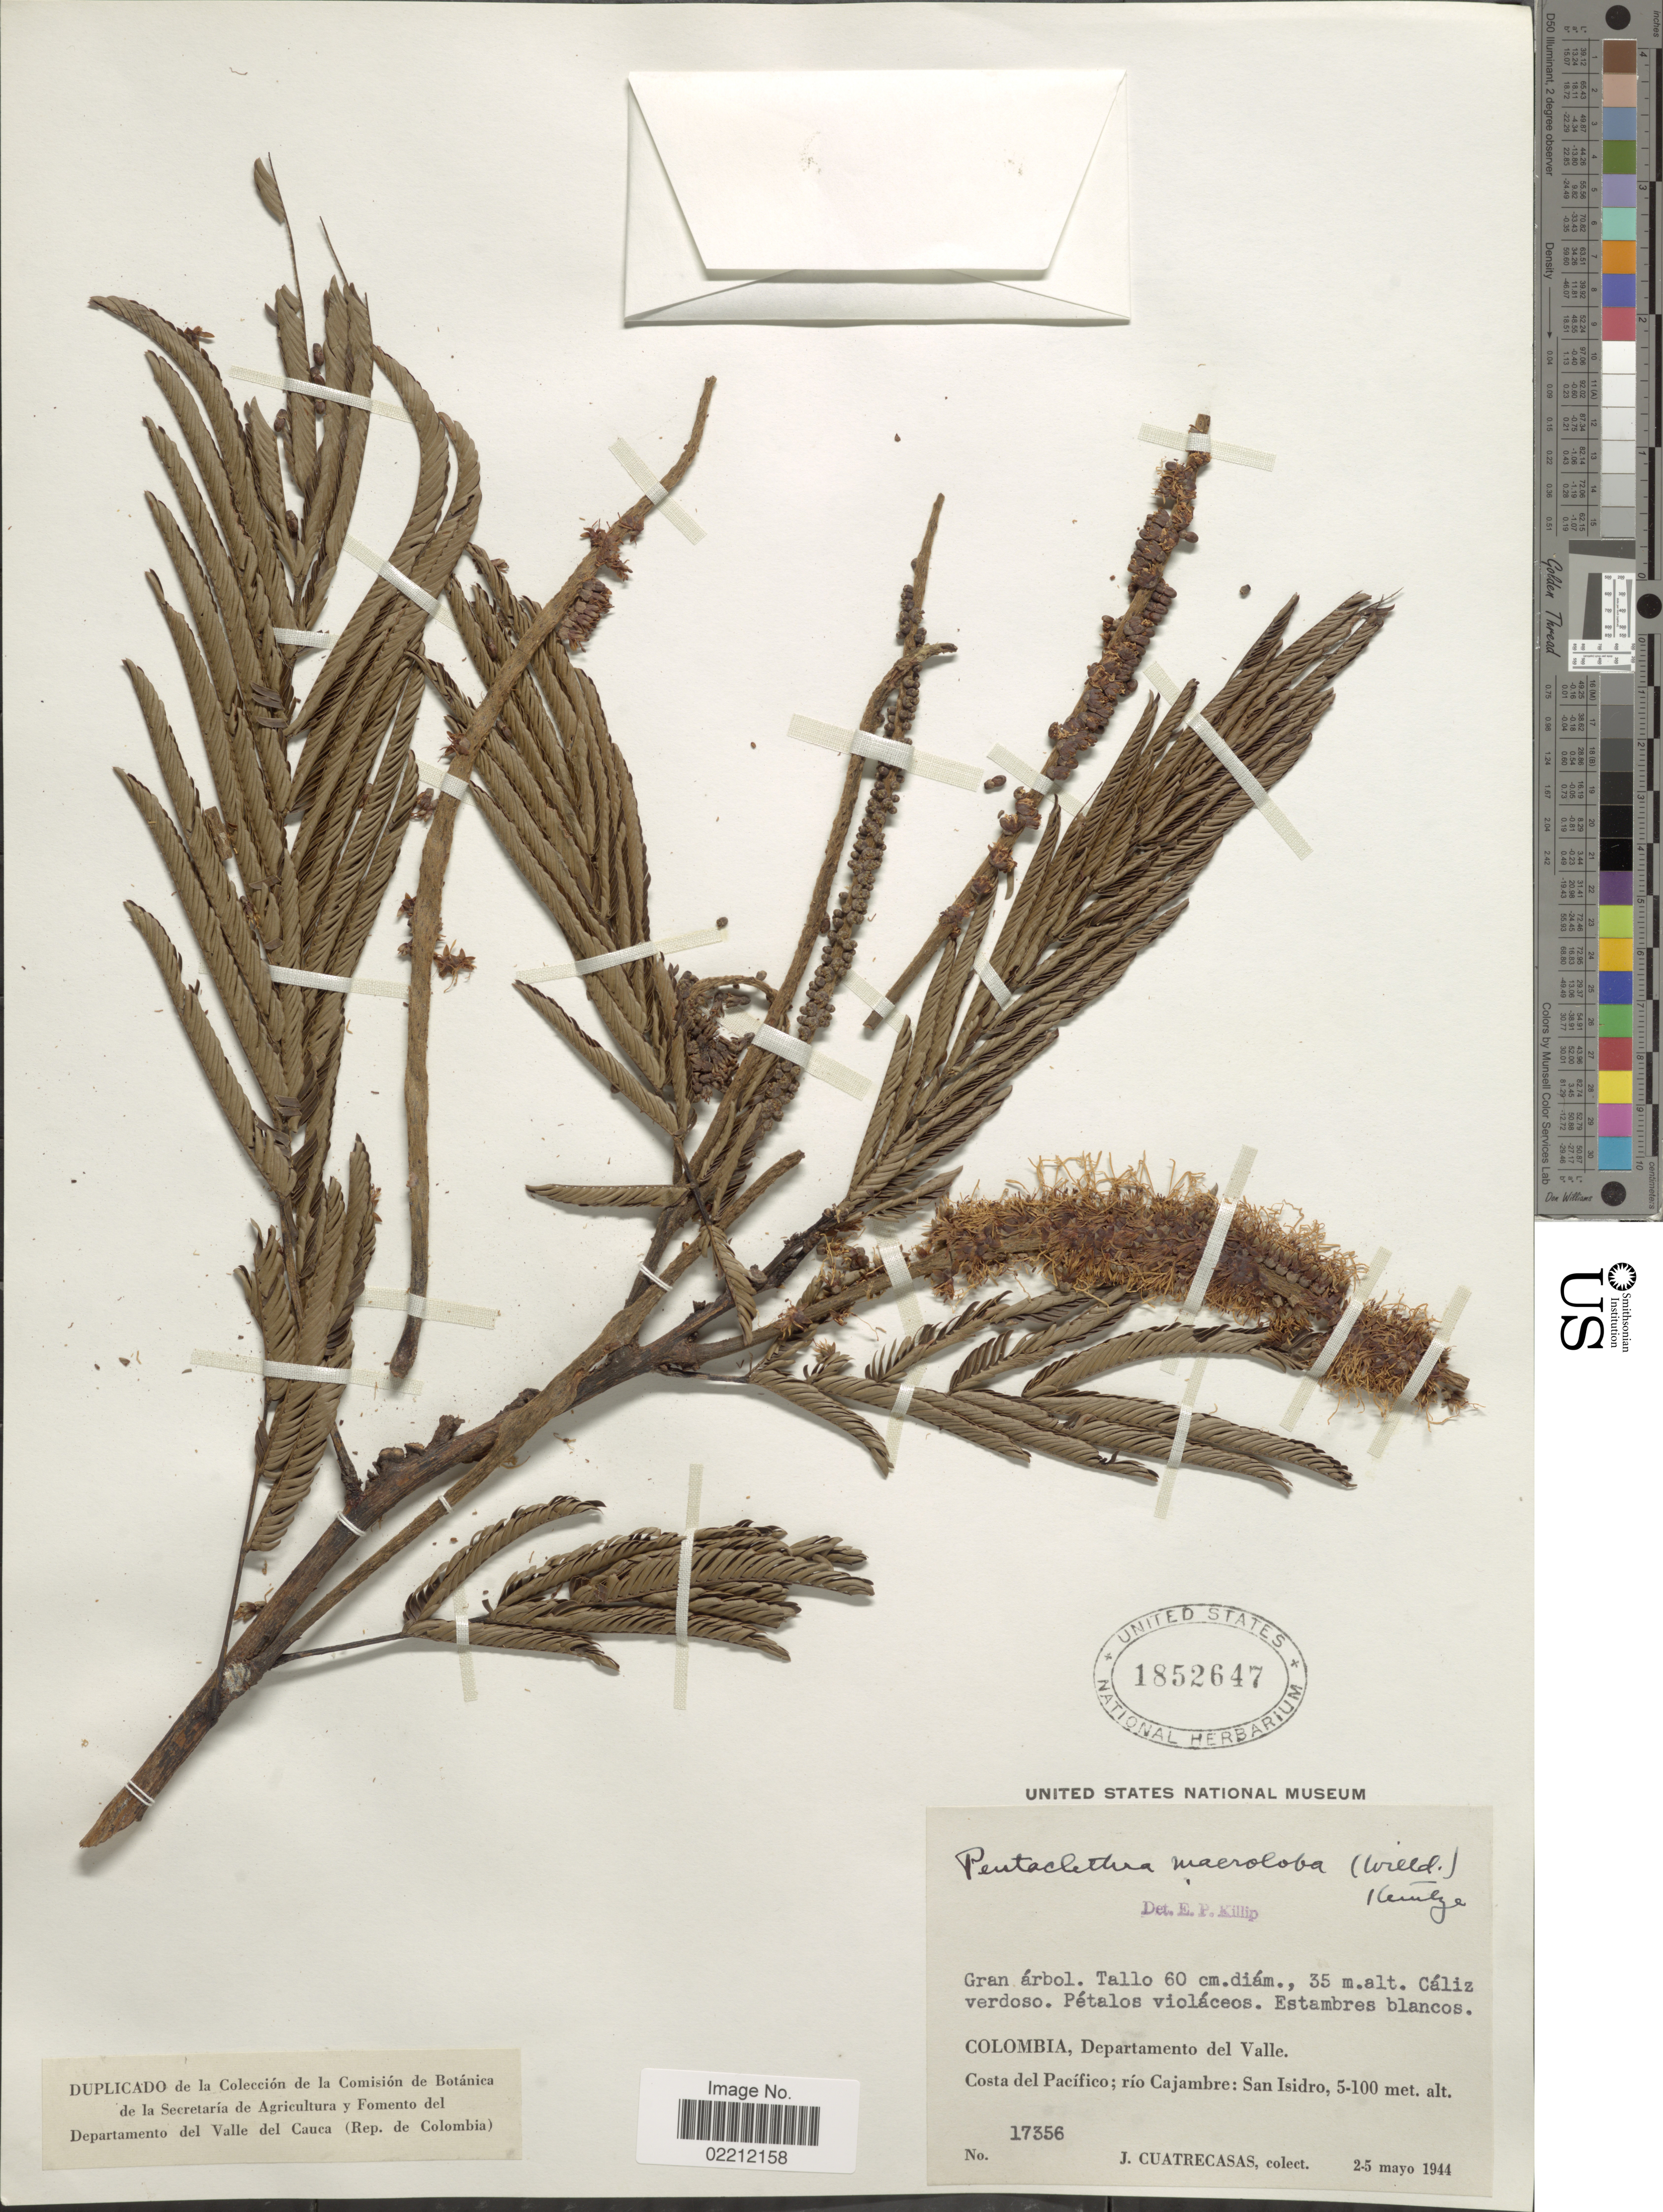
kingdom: Plantae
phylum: Tracheophyta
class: Magnoliopsida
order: Fabales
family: Fabaceae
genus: Pentaclethra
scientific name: Pentaclethra macroloba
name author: (Willd.) Kuntze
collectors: J. Cuatrecasas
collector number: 17356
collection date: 1944-05-02/1944-05-05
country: Colombia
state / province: Valle del Cauca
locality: Colombia, Departamento del Valle, Costa del Pacifico; Rio Cajambre: San Isidoro.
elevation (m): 5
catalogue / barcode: US 1852647